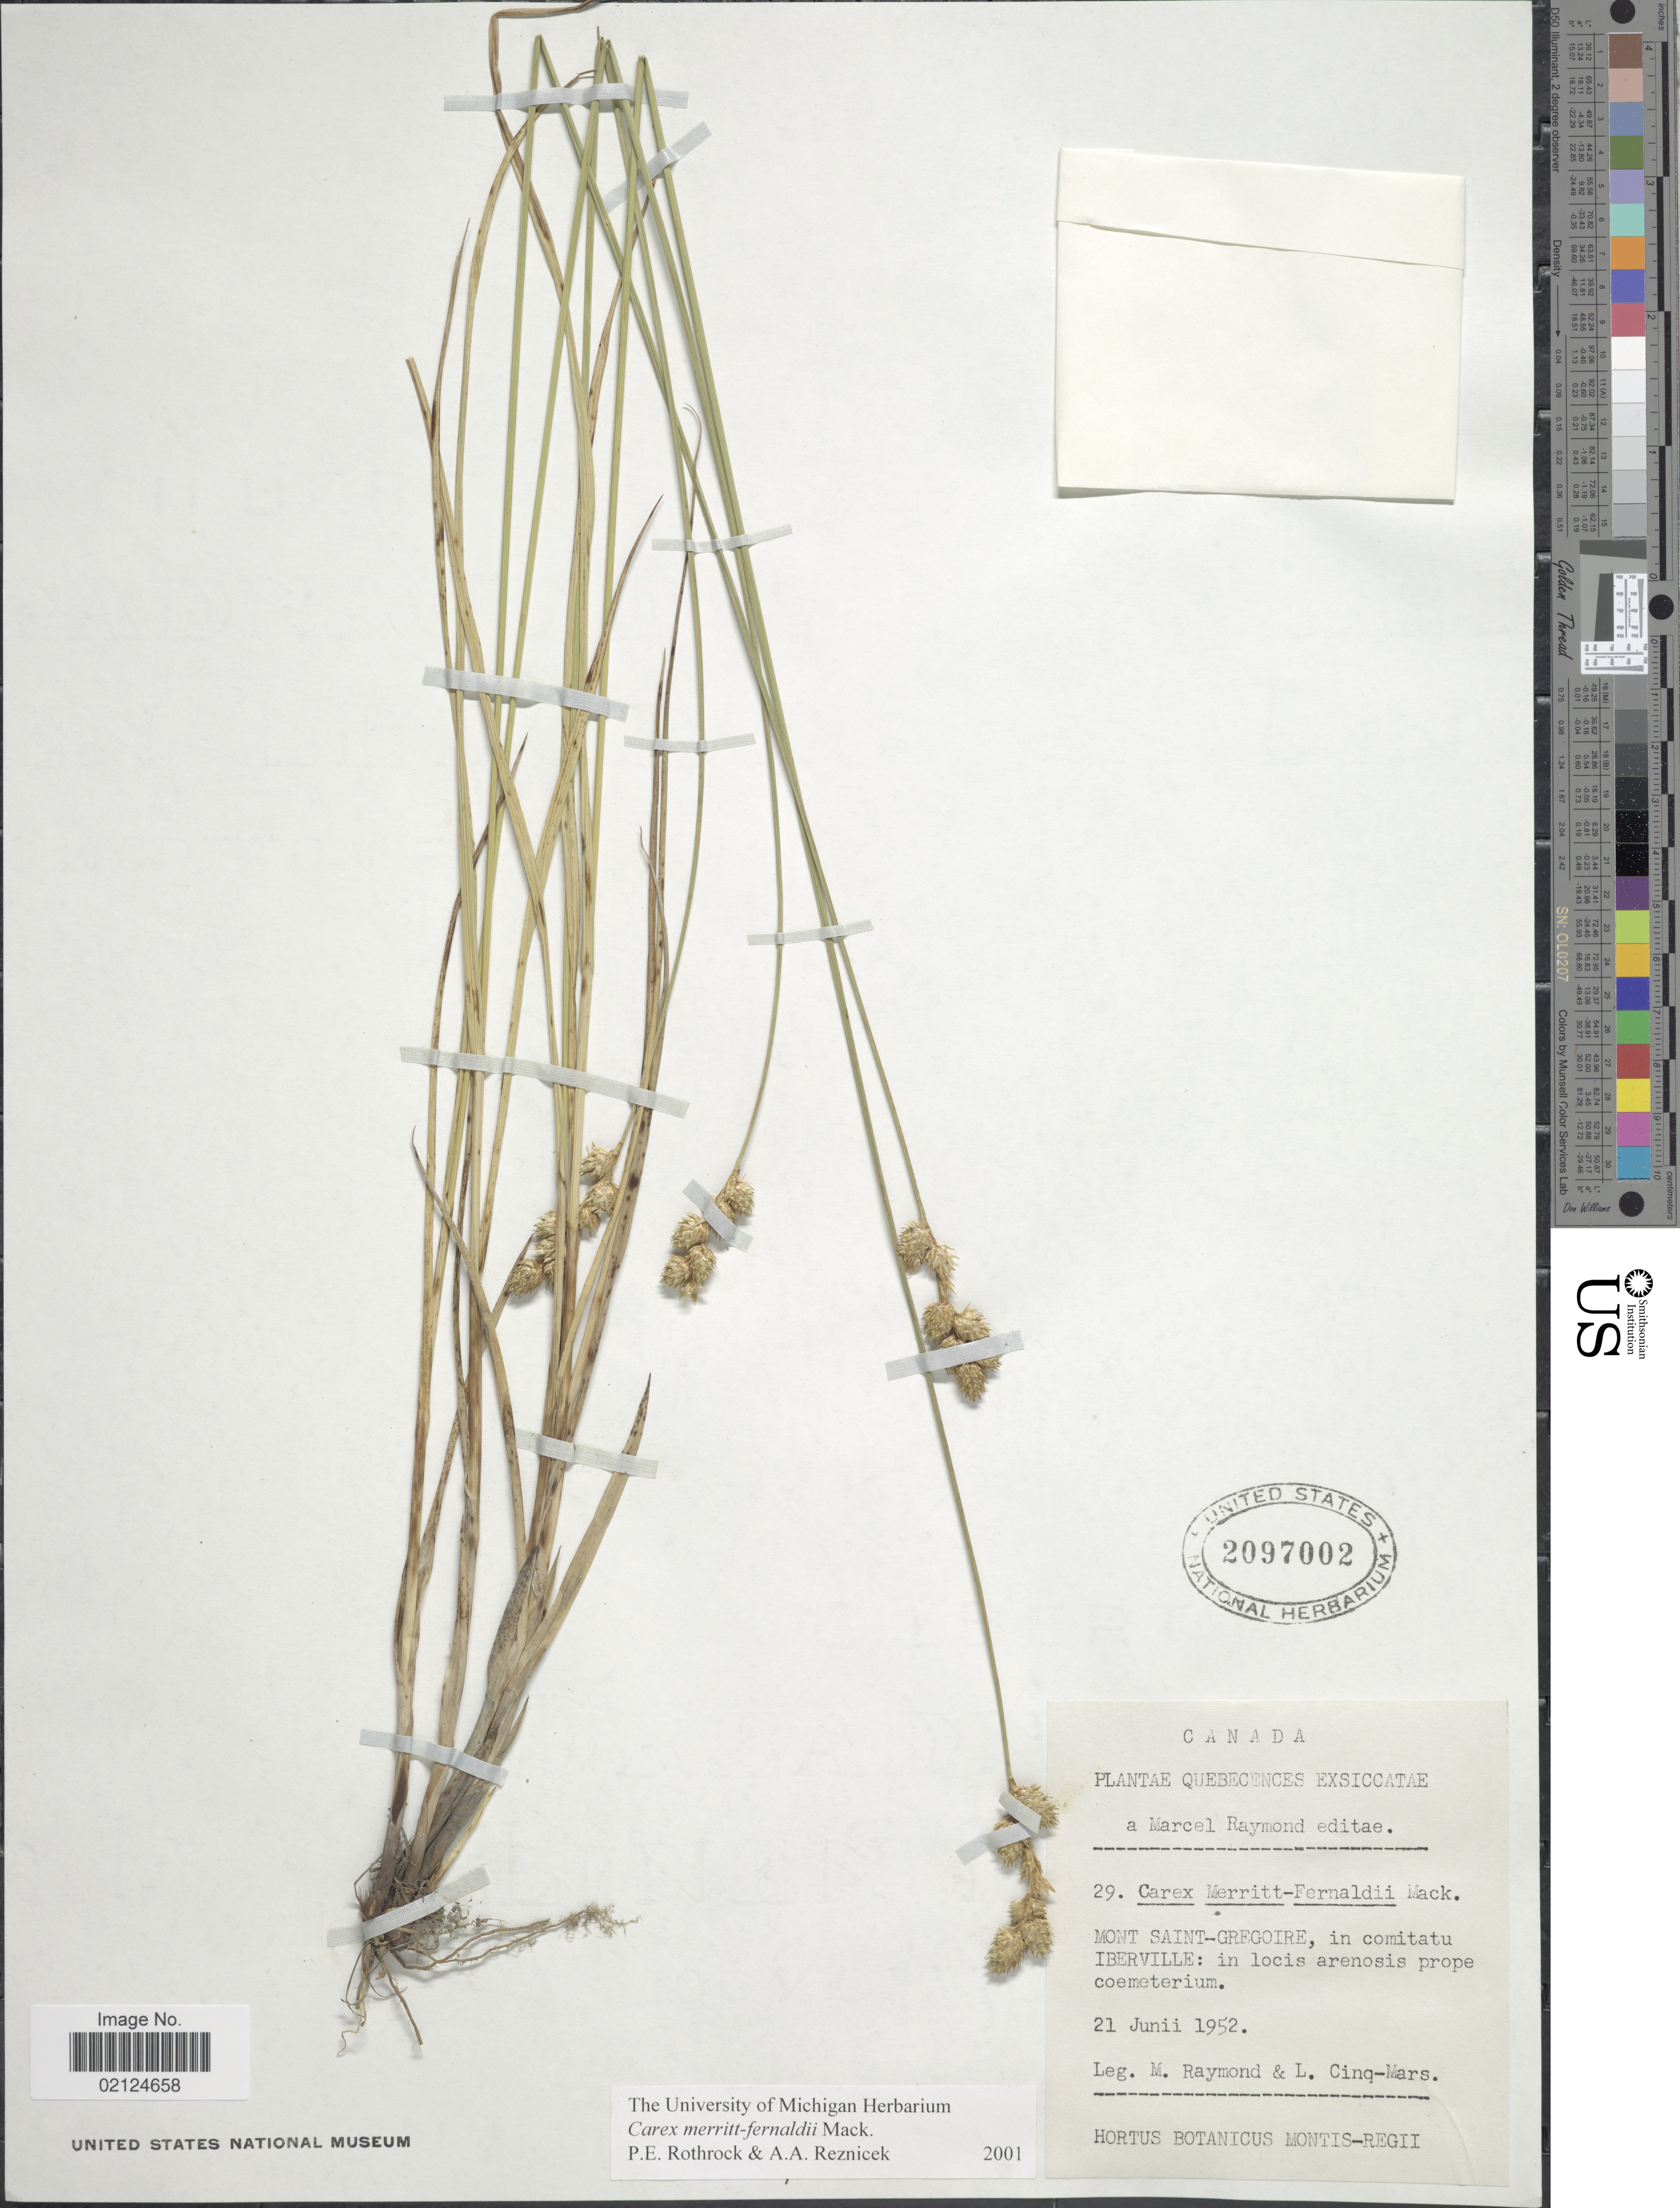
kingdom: Plantae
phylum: Tracheophyta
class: Liliopsida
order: Poales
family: Cyperaceae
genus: Carex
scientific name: Carex merritt-fernaldii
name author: Mack.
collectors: M. Raymond & L. Cinq-Mars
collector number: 29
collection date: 1952-06-21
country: Canada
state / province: Quebec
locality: Mont Saint George, in comitatu Iberville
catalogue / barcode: US 2097002